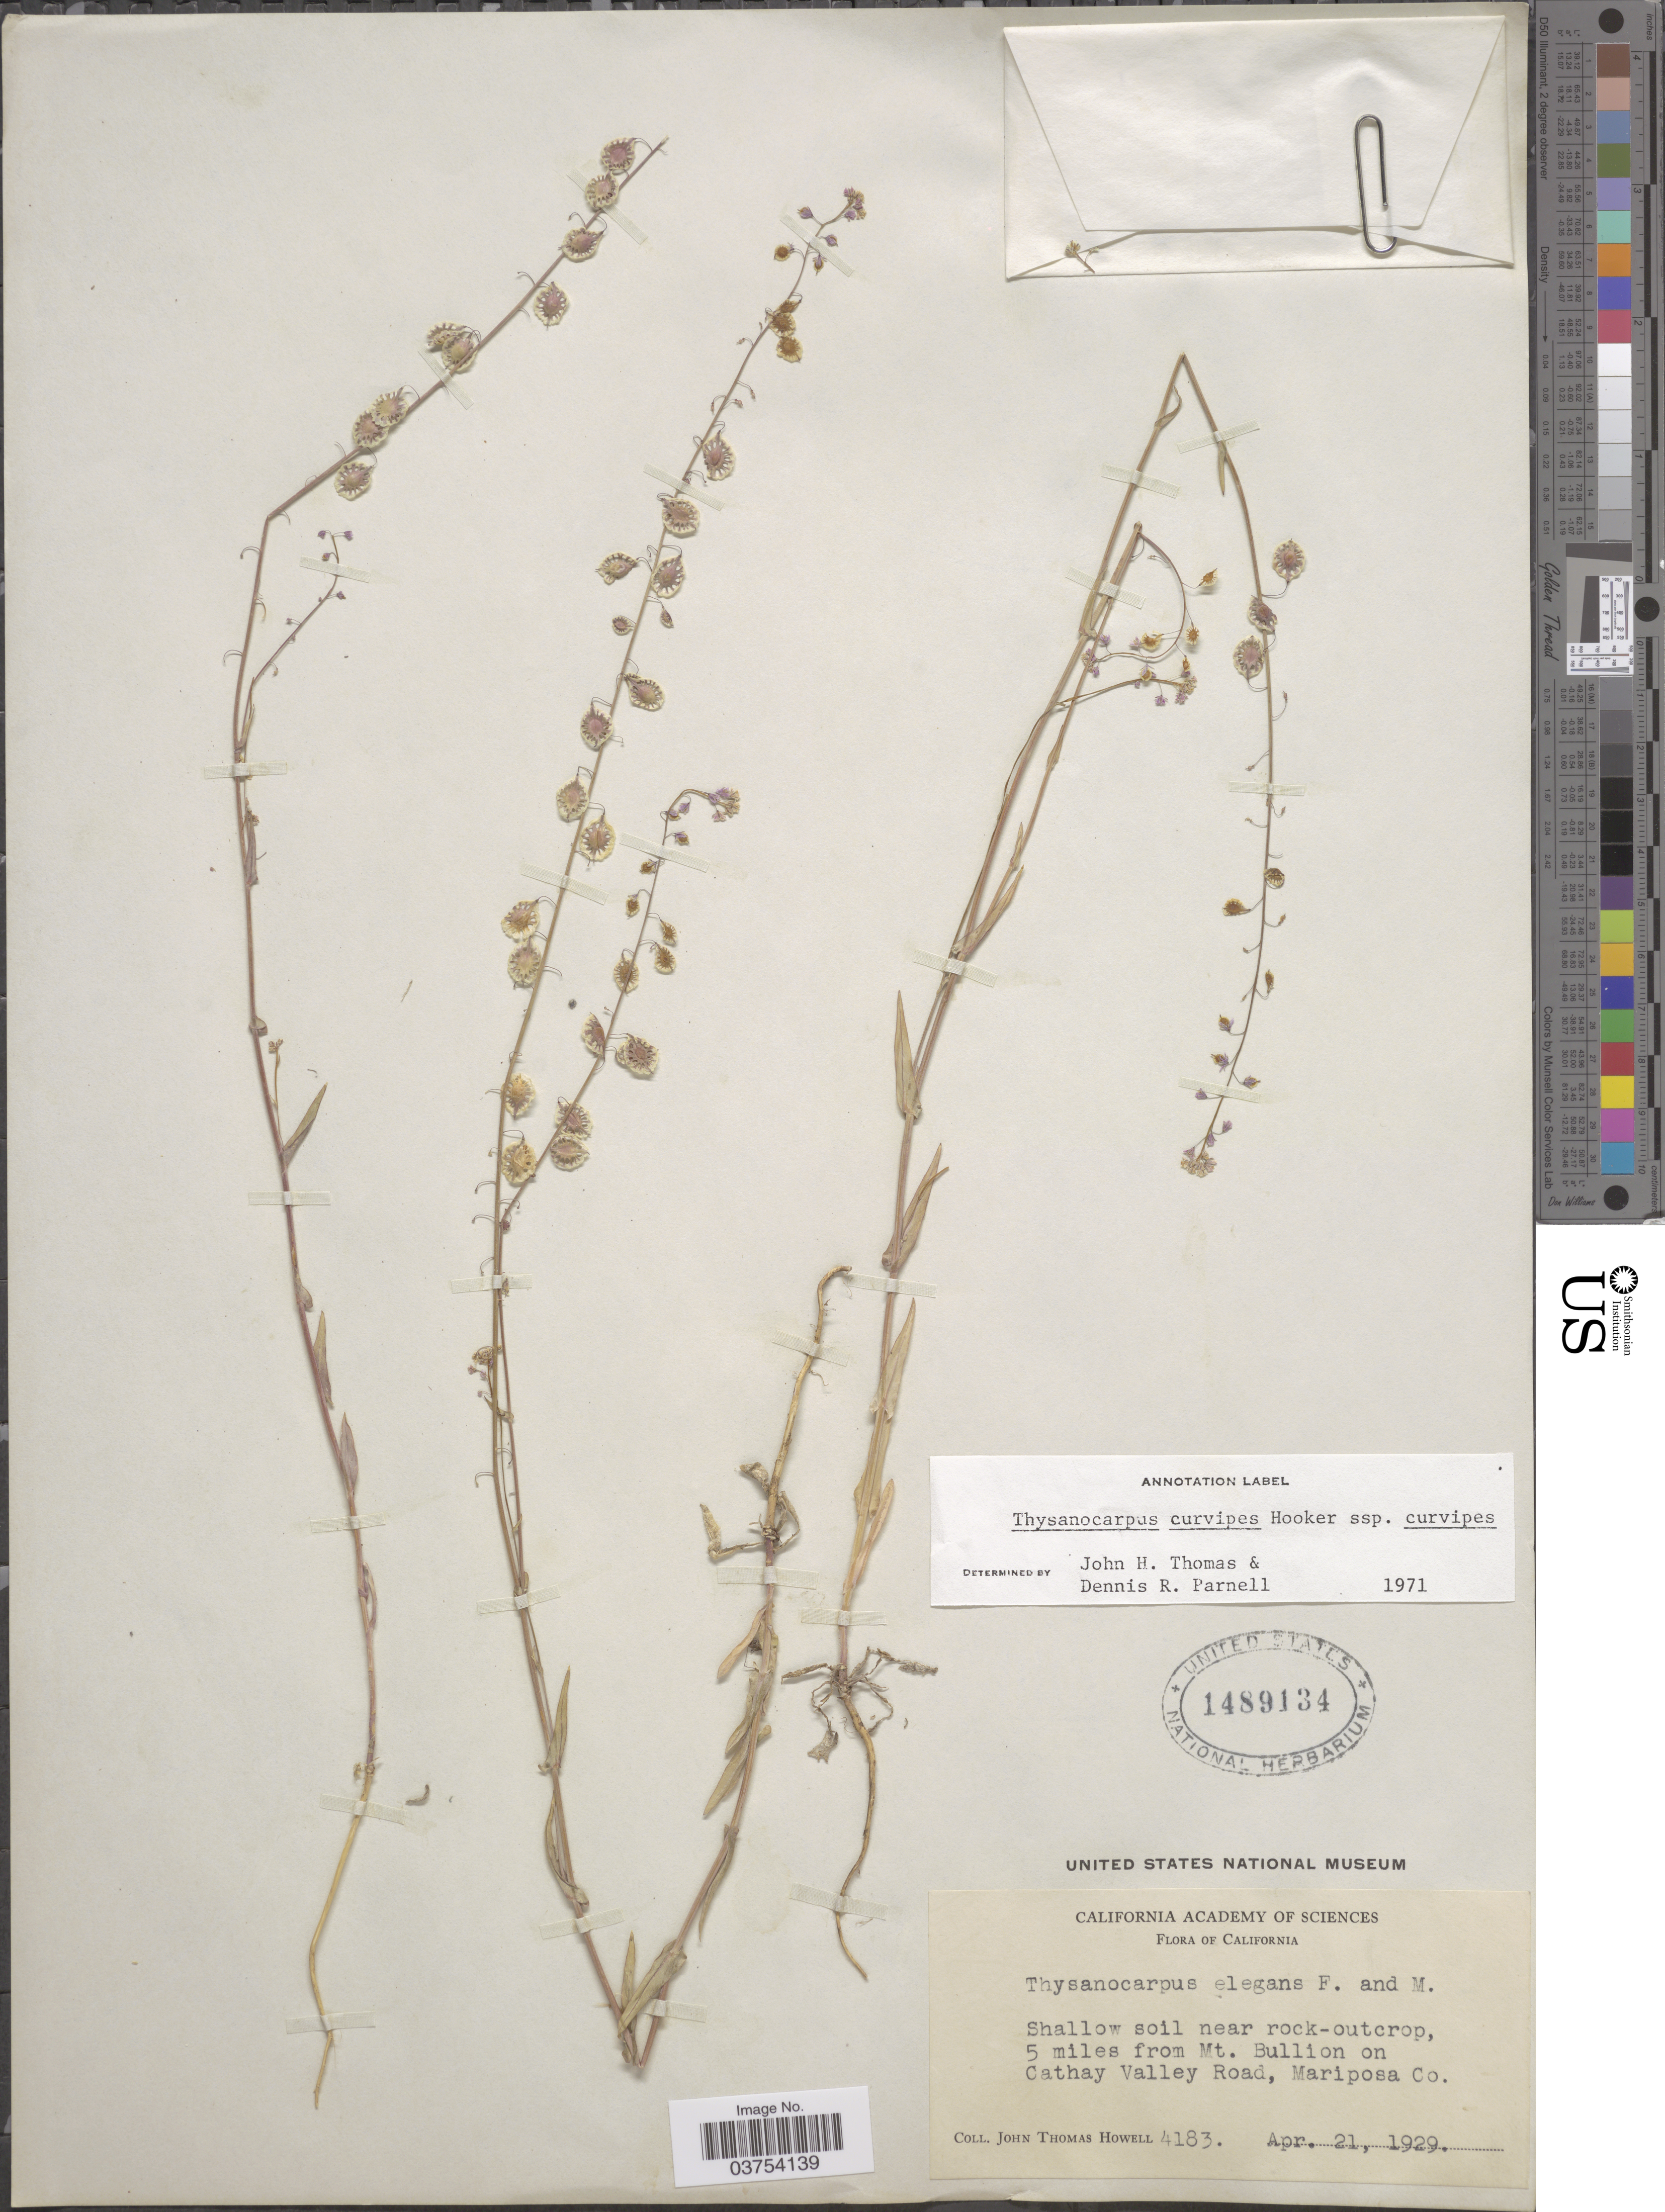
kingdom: Plantae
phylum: Tracheophyta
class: Magnoliopsida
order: Brassicales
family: Brassicaceae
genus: Thysanocarpus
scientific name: Thysanocarpus curvipes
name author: Hook.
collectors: J. T. Howell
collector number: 4183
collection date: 1929-04-21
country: United States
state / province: California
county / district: Mariposa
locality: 5 miles from Mt. Bullion on Cathay Valley Road, Mariposa Co.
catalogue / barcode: US 1489134